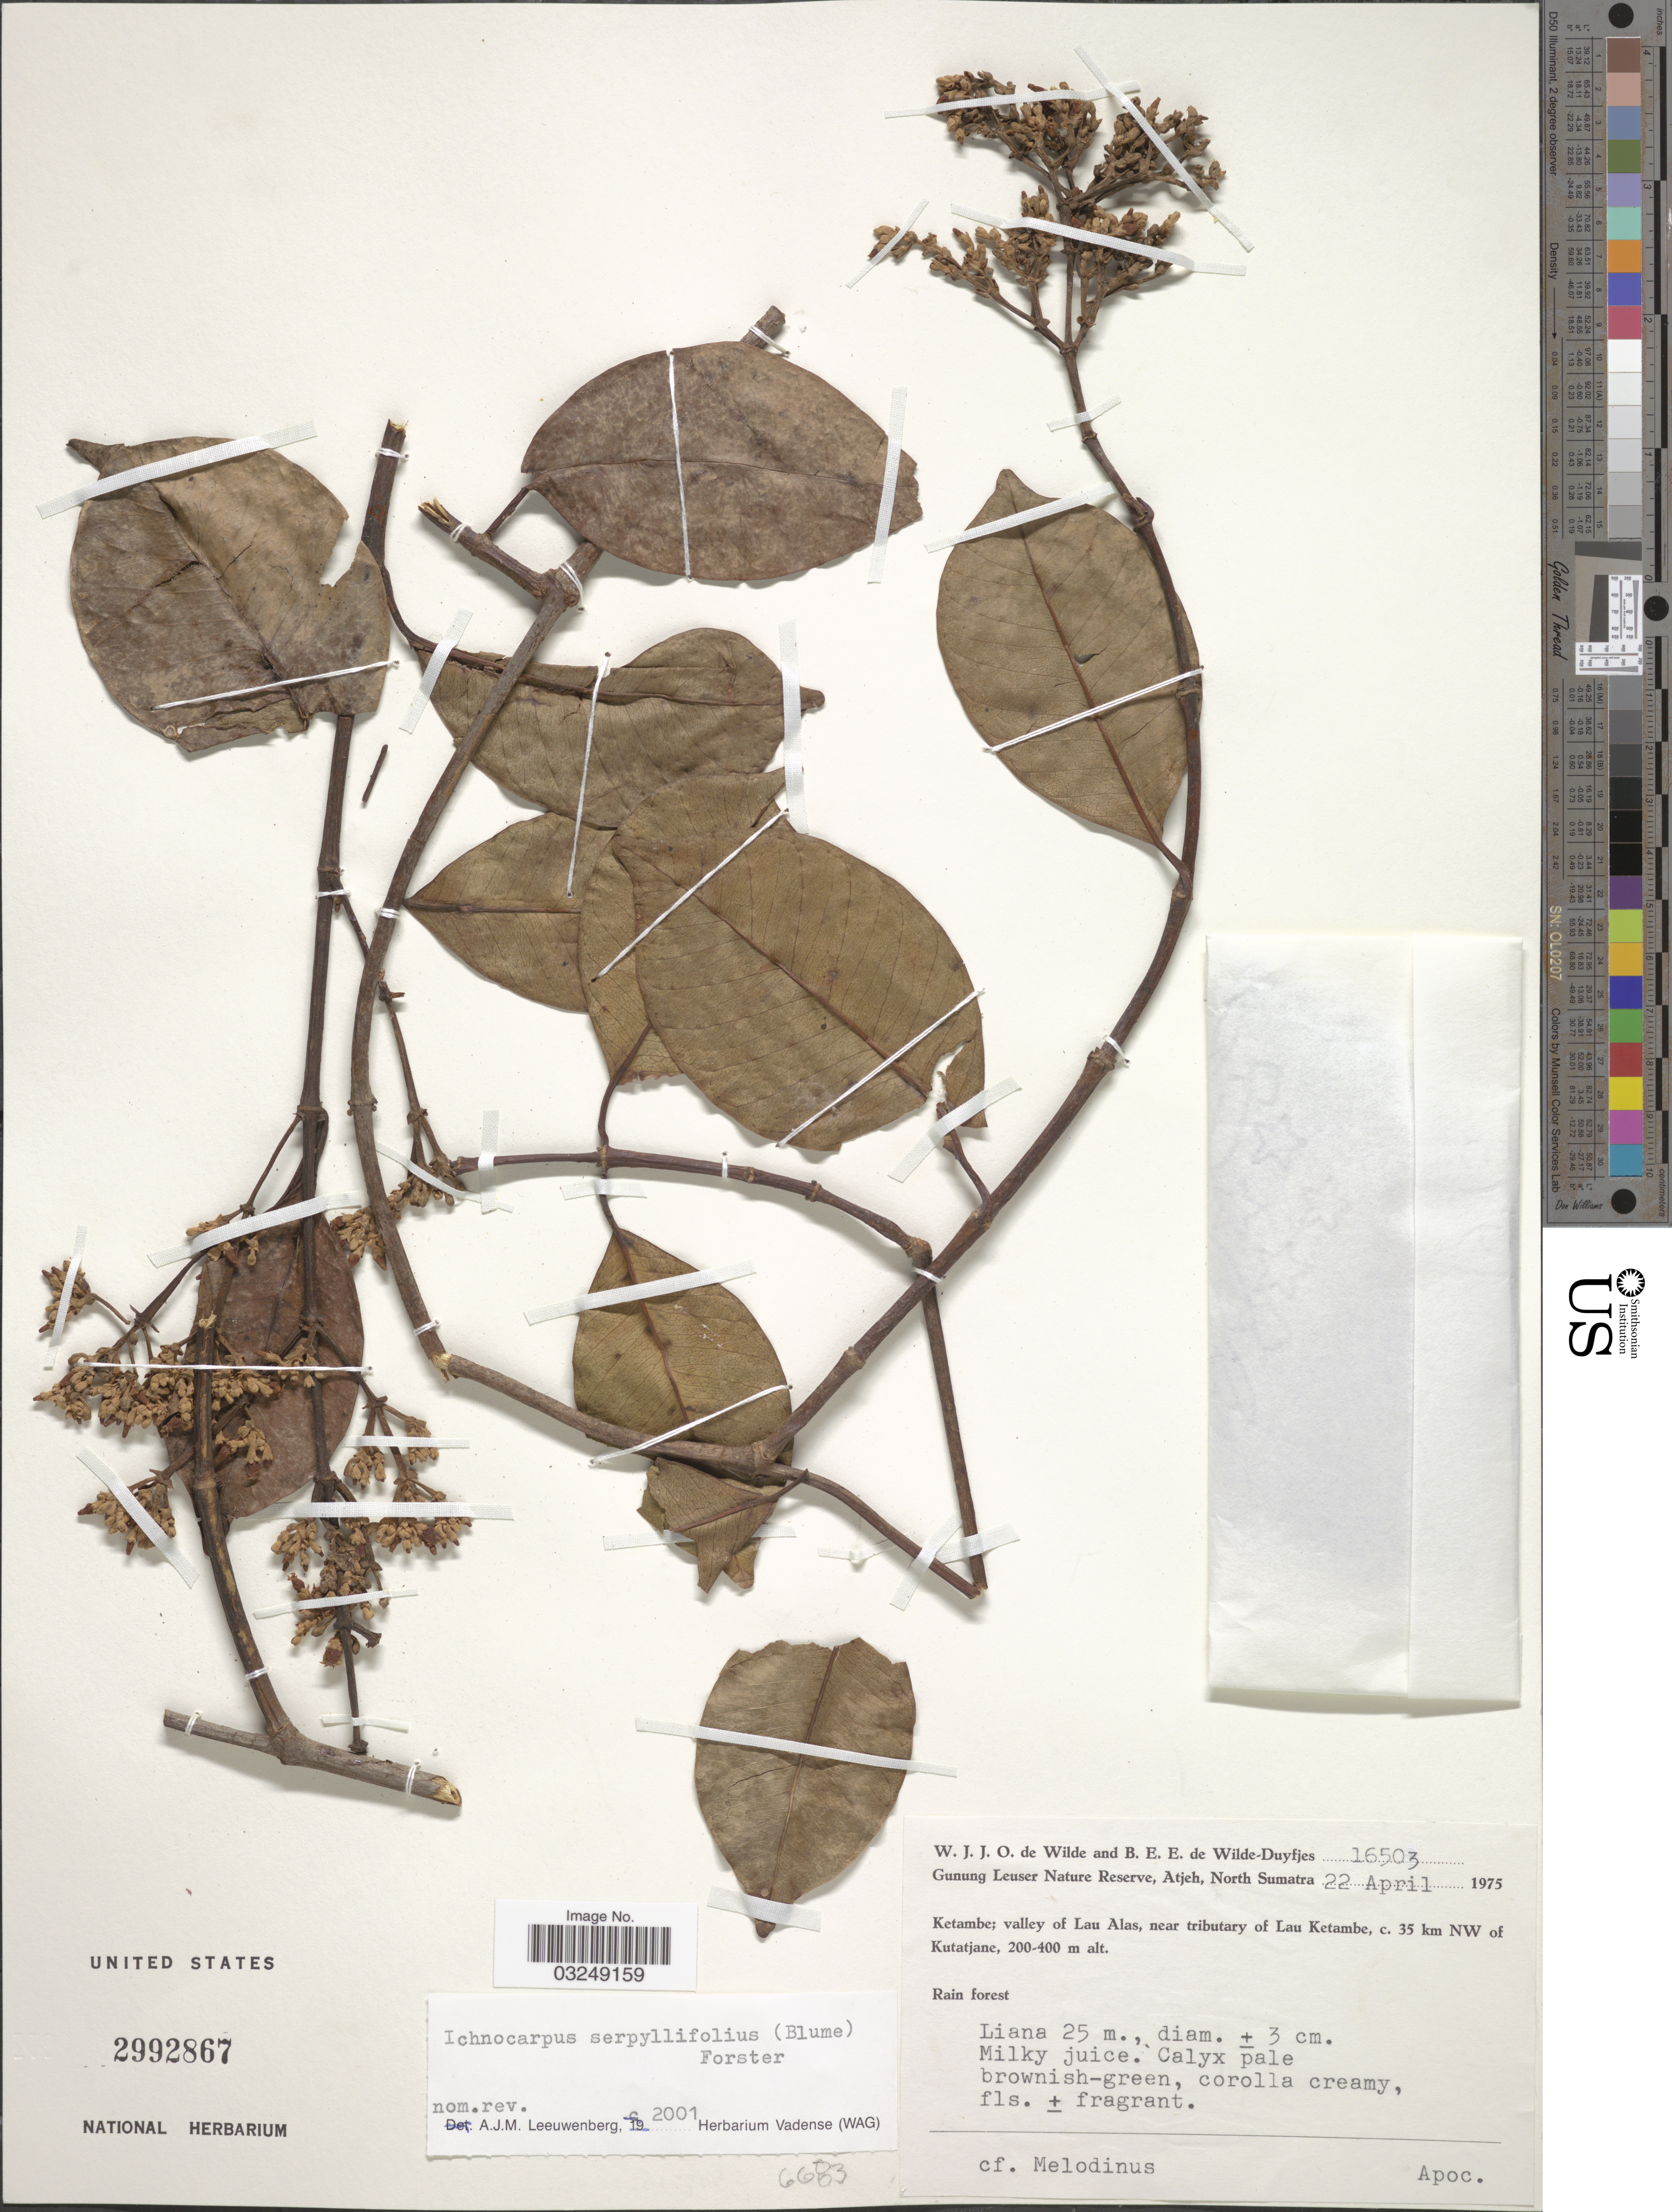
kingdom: Plantae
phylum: Tracheophyta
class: Magnoliopsida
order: Gentianales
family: Apocynaceae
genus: Ichnocarpus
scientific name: Ichnocarpus serpyllifolius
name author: (Blume) P.I. Forst.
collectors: W. J. de Wilde & B. E. de Wilde-Duyfjes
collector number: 16503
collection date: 1975-04-22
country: Indonesia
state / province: Sumatra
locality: Gunung Leuser Nature Reserve, Atjeh, North Sumatra. Ketambe; valley of Lau Alas, near tributary of Lau Ketambe, c. 35 km NW of Kutatjane.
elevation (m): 200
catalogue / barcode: US 2992867